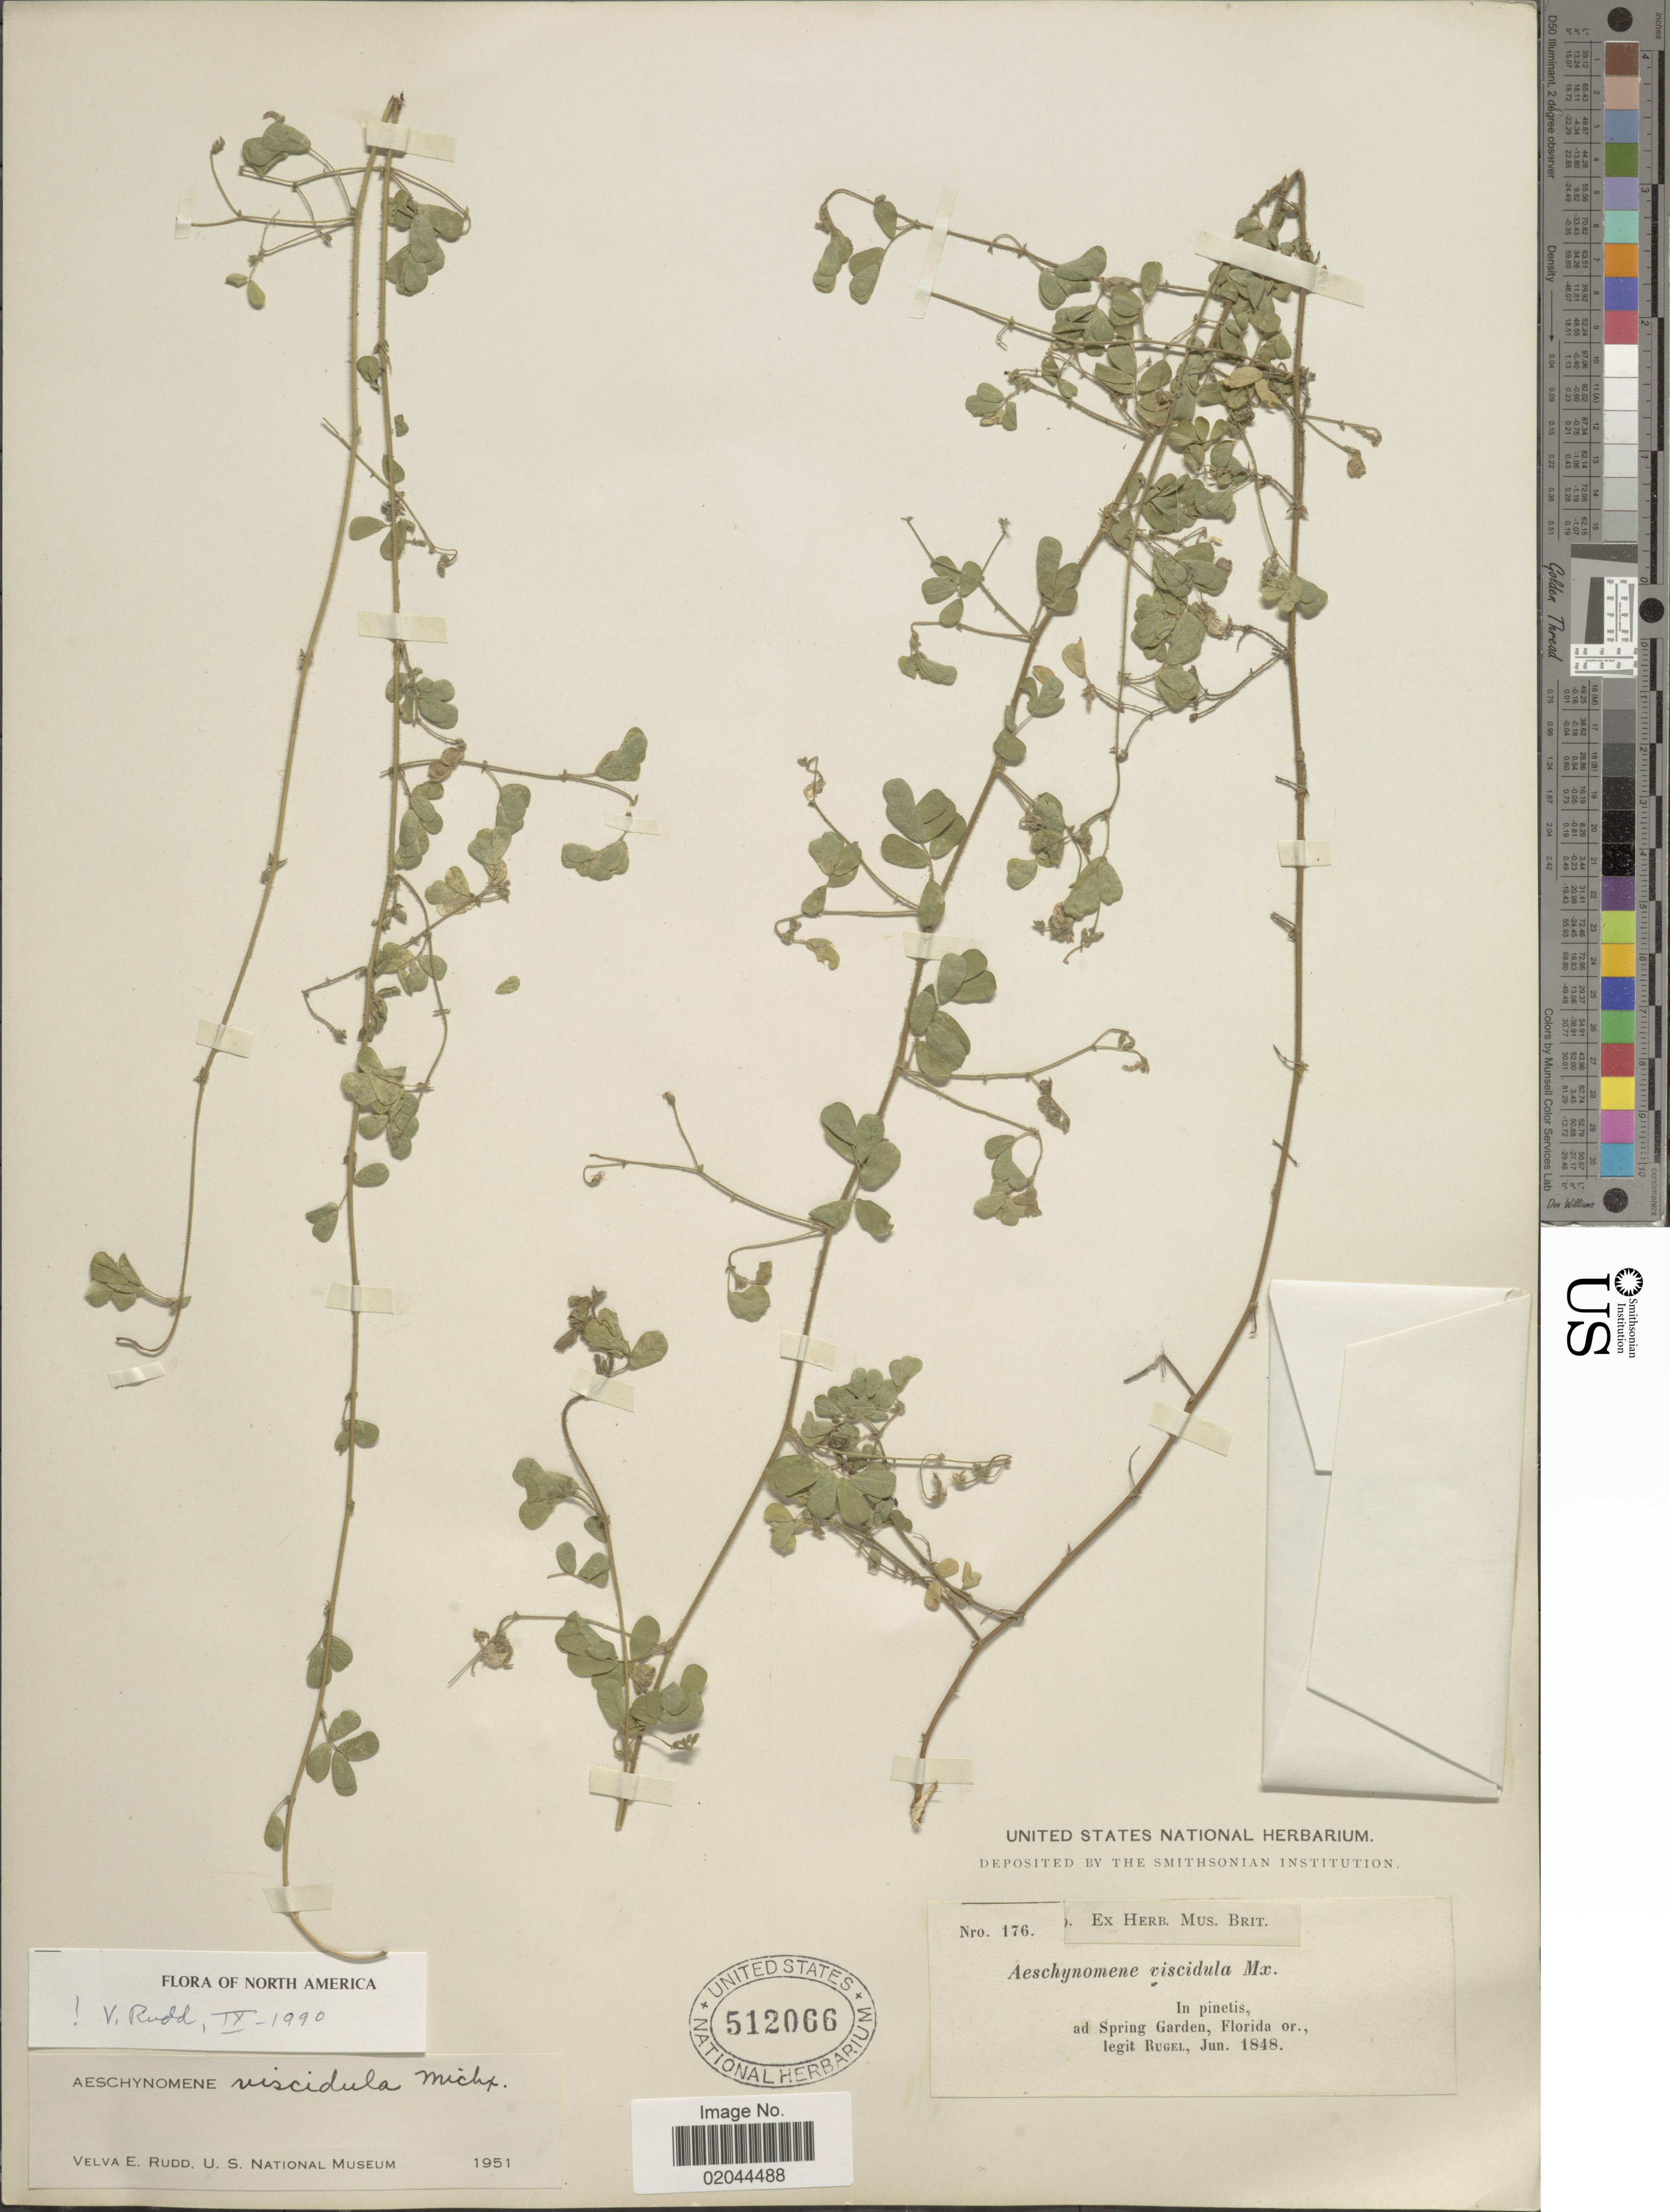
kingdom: Plantae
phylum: Tracheophyta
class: Magnoliopsida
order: Fabales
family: Fabaceae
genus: Aeschynomene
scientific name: Aeschynomene viscidula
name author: Michx.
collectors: Rugel, --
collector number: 176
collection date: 1848-06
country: United States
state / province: Florida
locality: In pinetis, ad Spring Garden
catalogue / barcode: US 512066